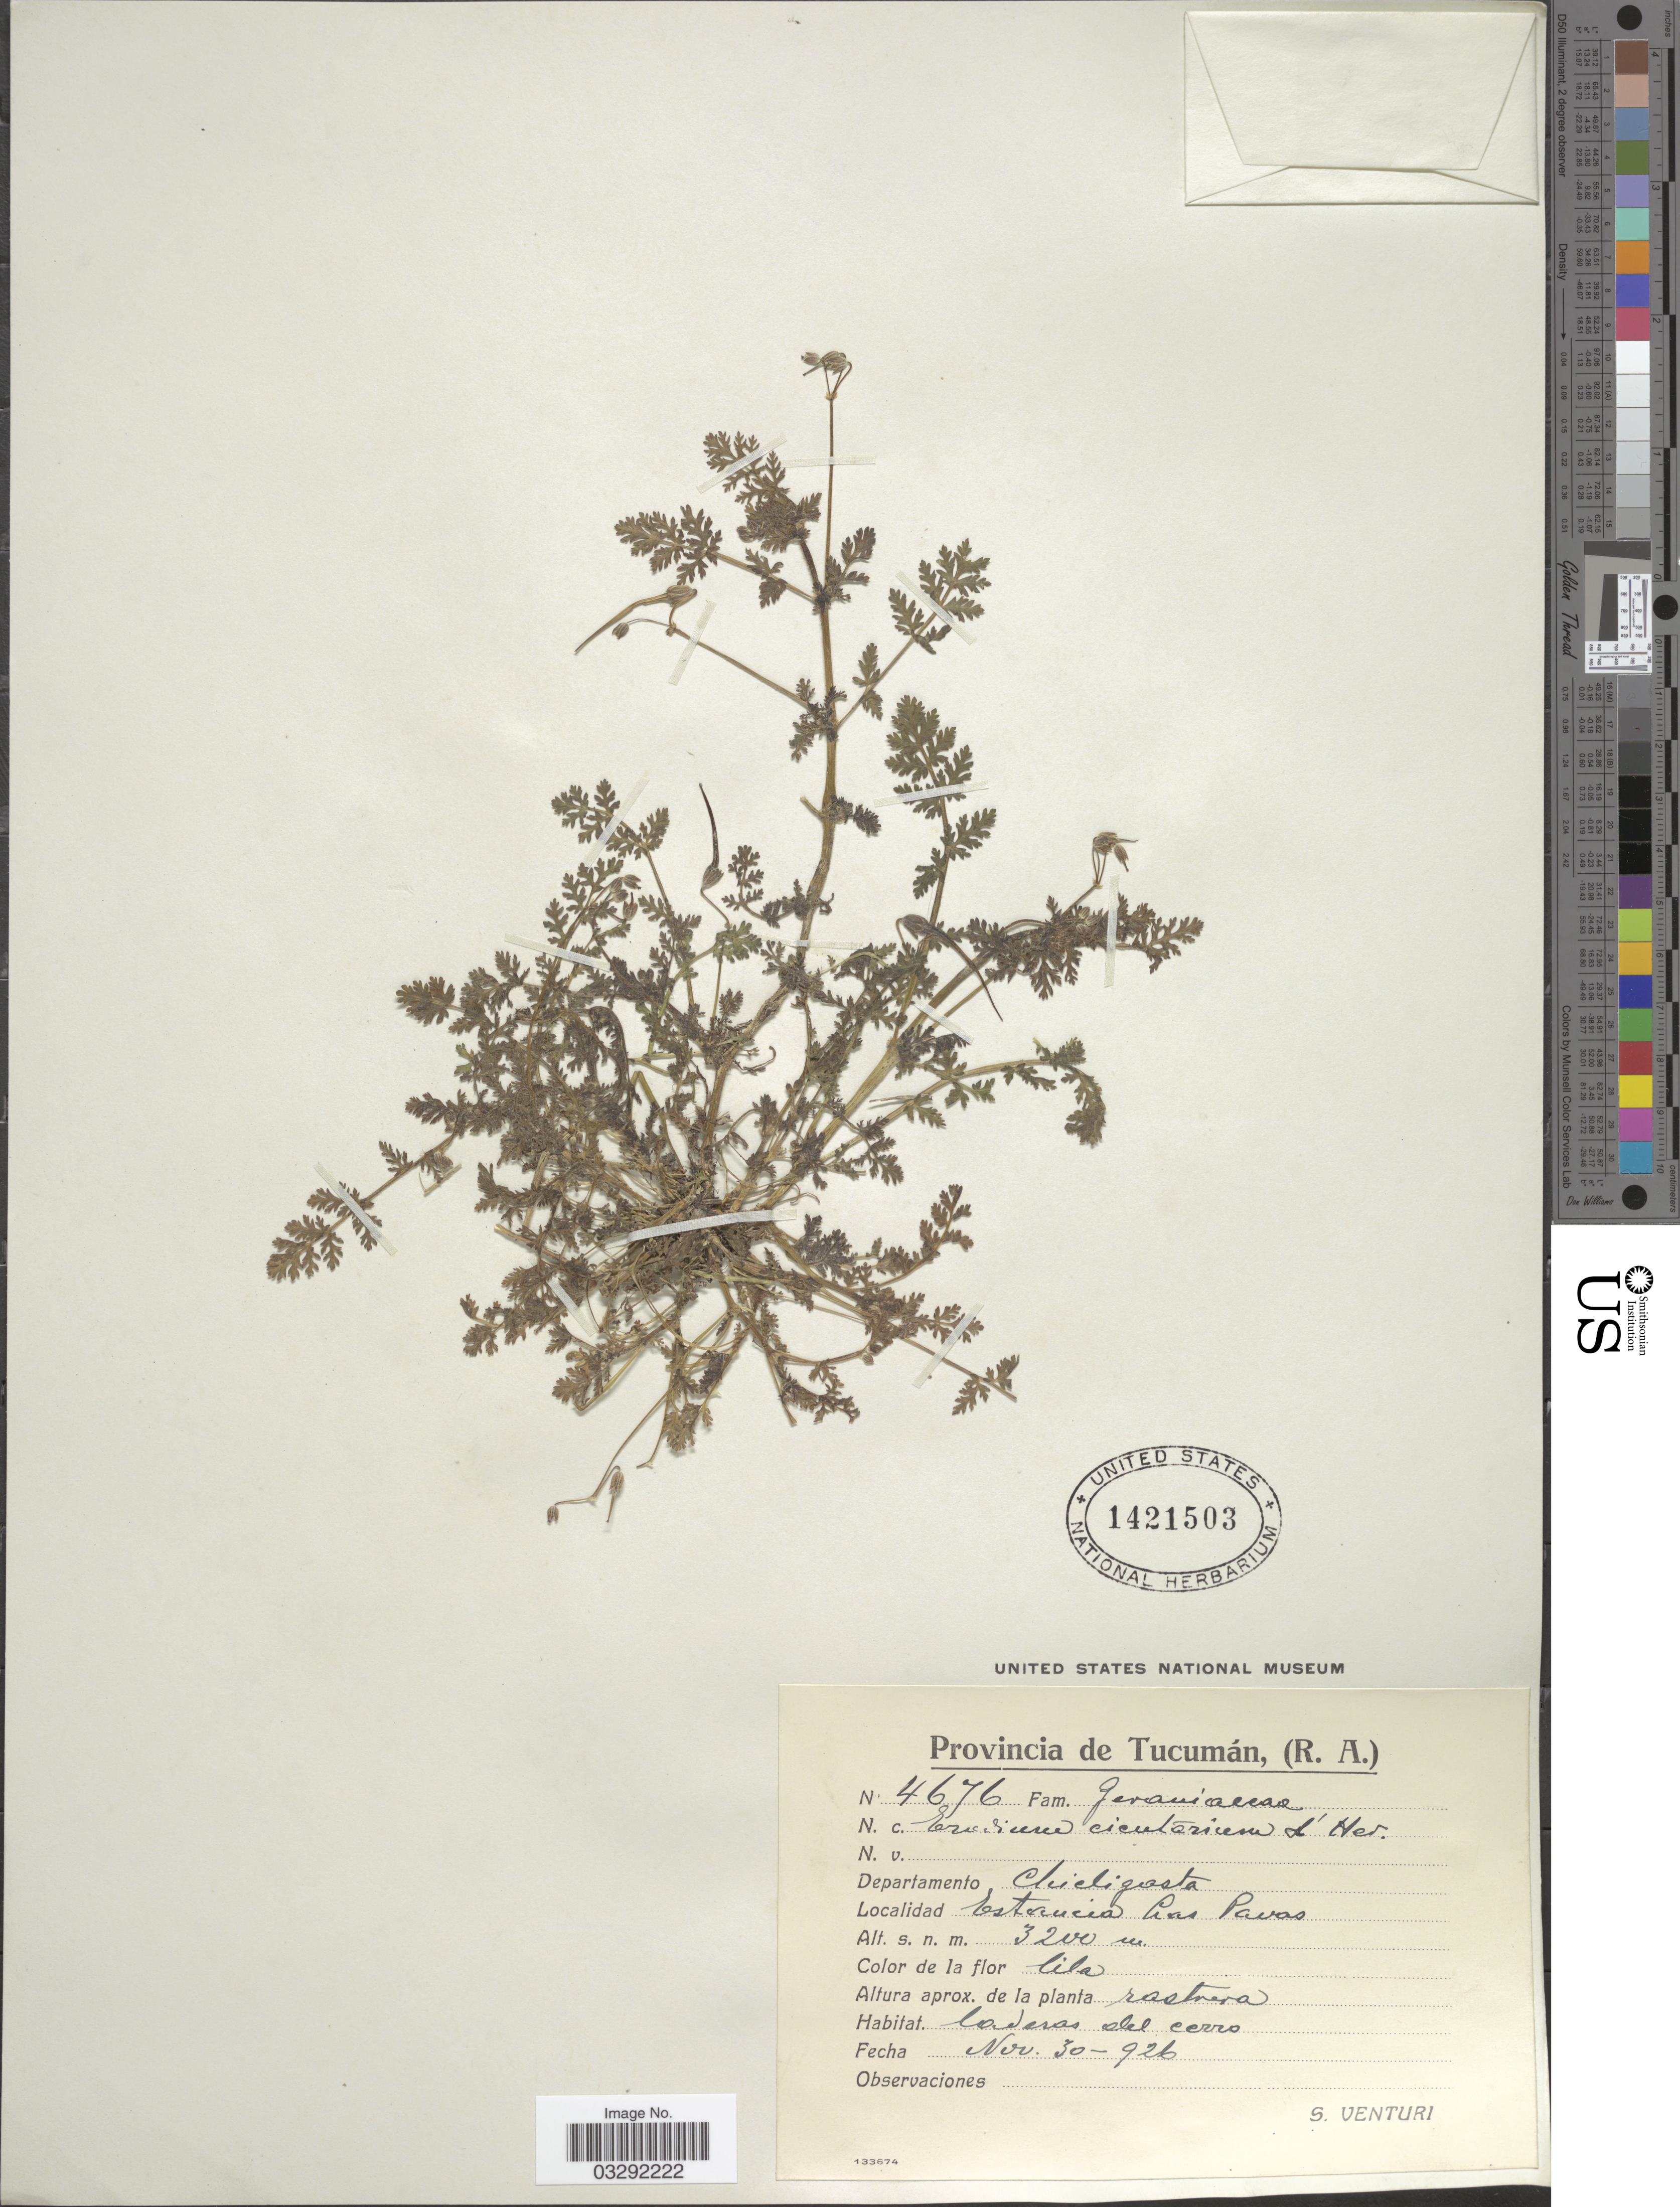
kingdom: Plantae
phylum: Tracheophyta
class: Magnoliopsida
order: Geraniales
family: Geraniaceae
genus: Erodium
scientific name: Erodium cicutarium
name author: (L.) L'Hér.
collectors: S. Venturi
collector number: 4676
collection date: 1926-11-30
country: Argentina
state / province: Tucuman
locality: Departamento Chicligasta. Estancia Las Pavas.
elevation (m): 3200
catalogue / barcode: US 1421503